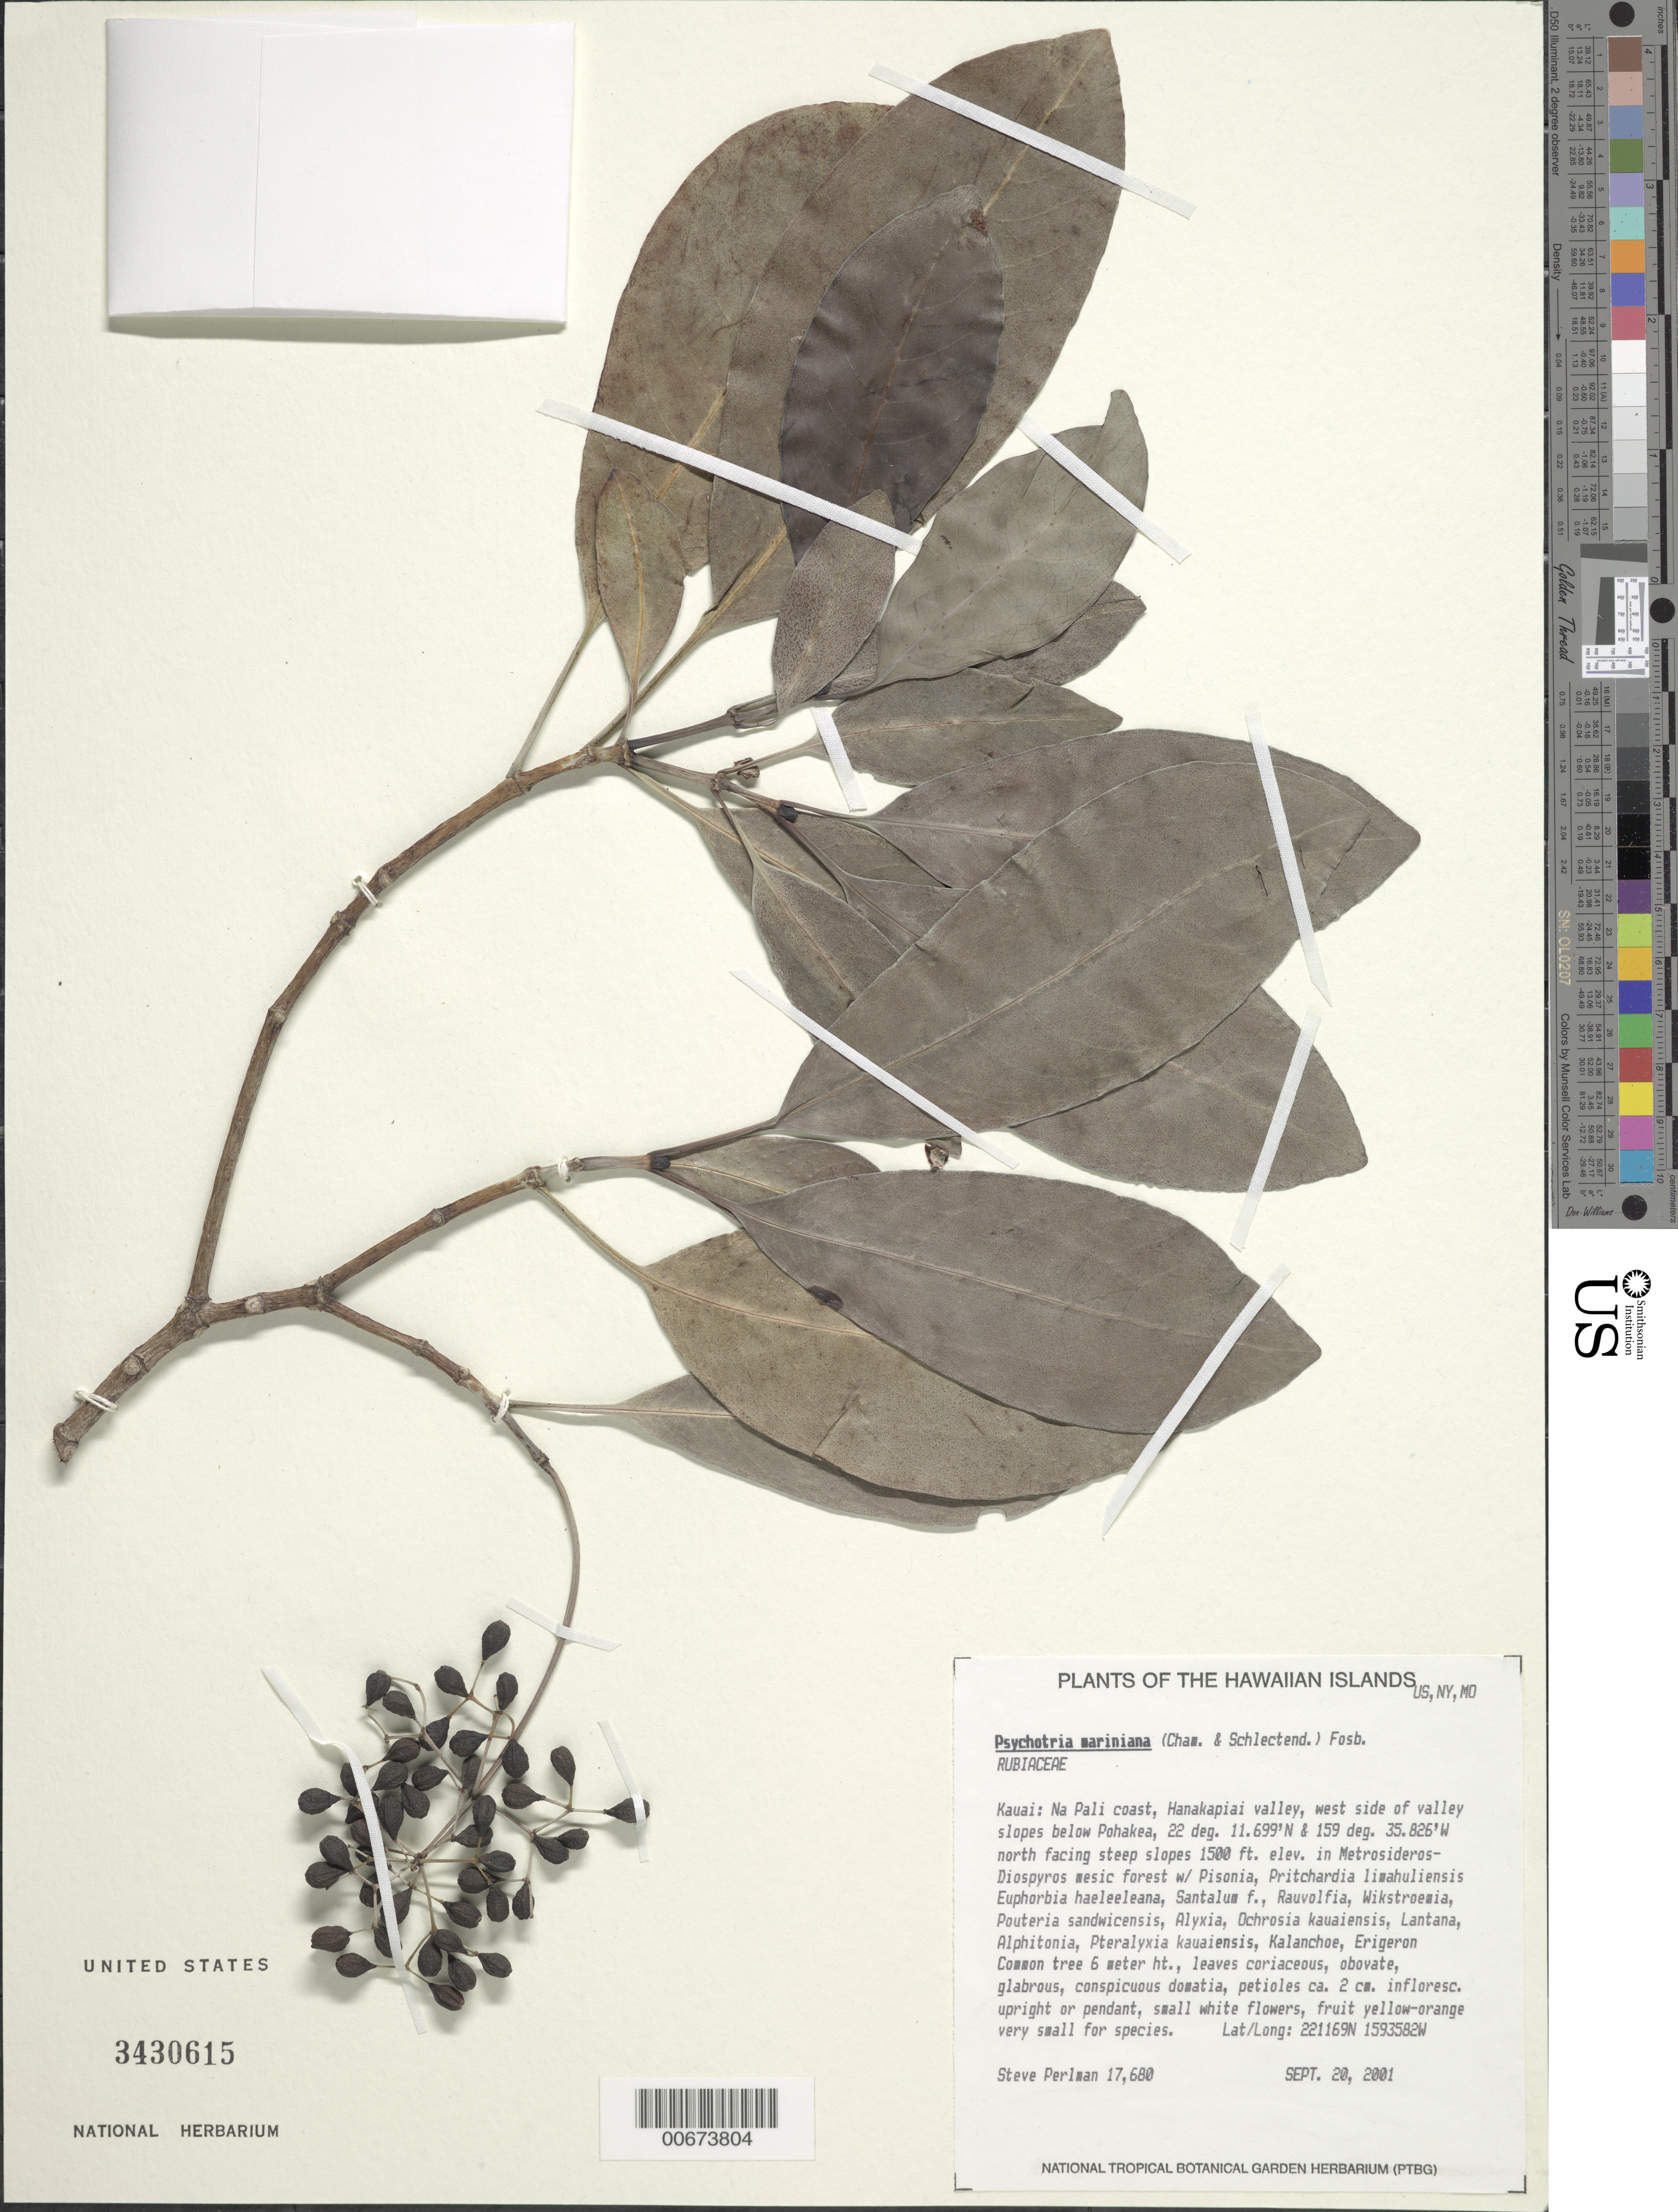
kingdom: Plantae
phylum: Tracheophyta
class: Magnoliopsida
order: Gentianales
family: Rubiaceae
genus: Psychotria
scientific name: Psychotria mariniana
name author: (Cham. & Schltdl.) Fosberg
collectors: S. P. Perlman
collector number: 17680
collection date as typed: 20 Sep 2001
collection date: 2001-09-20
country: United States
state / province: Hawaii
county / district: Kaui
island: Kaua'i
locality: Na Pali coast, Hanakapiai valley, west side of valley slopes below Pohakea, north facing steep slopes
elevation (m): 457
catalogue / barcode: US 3430615